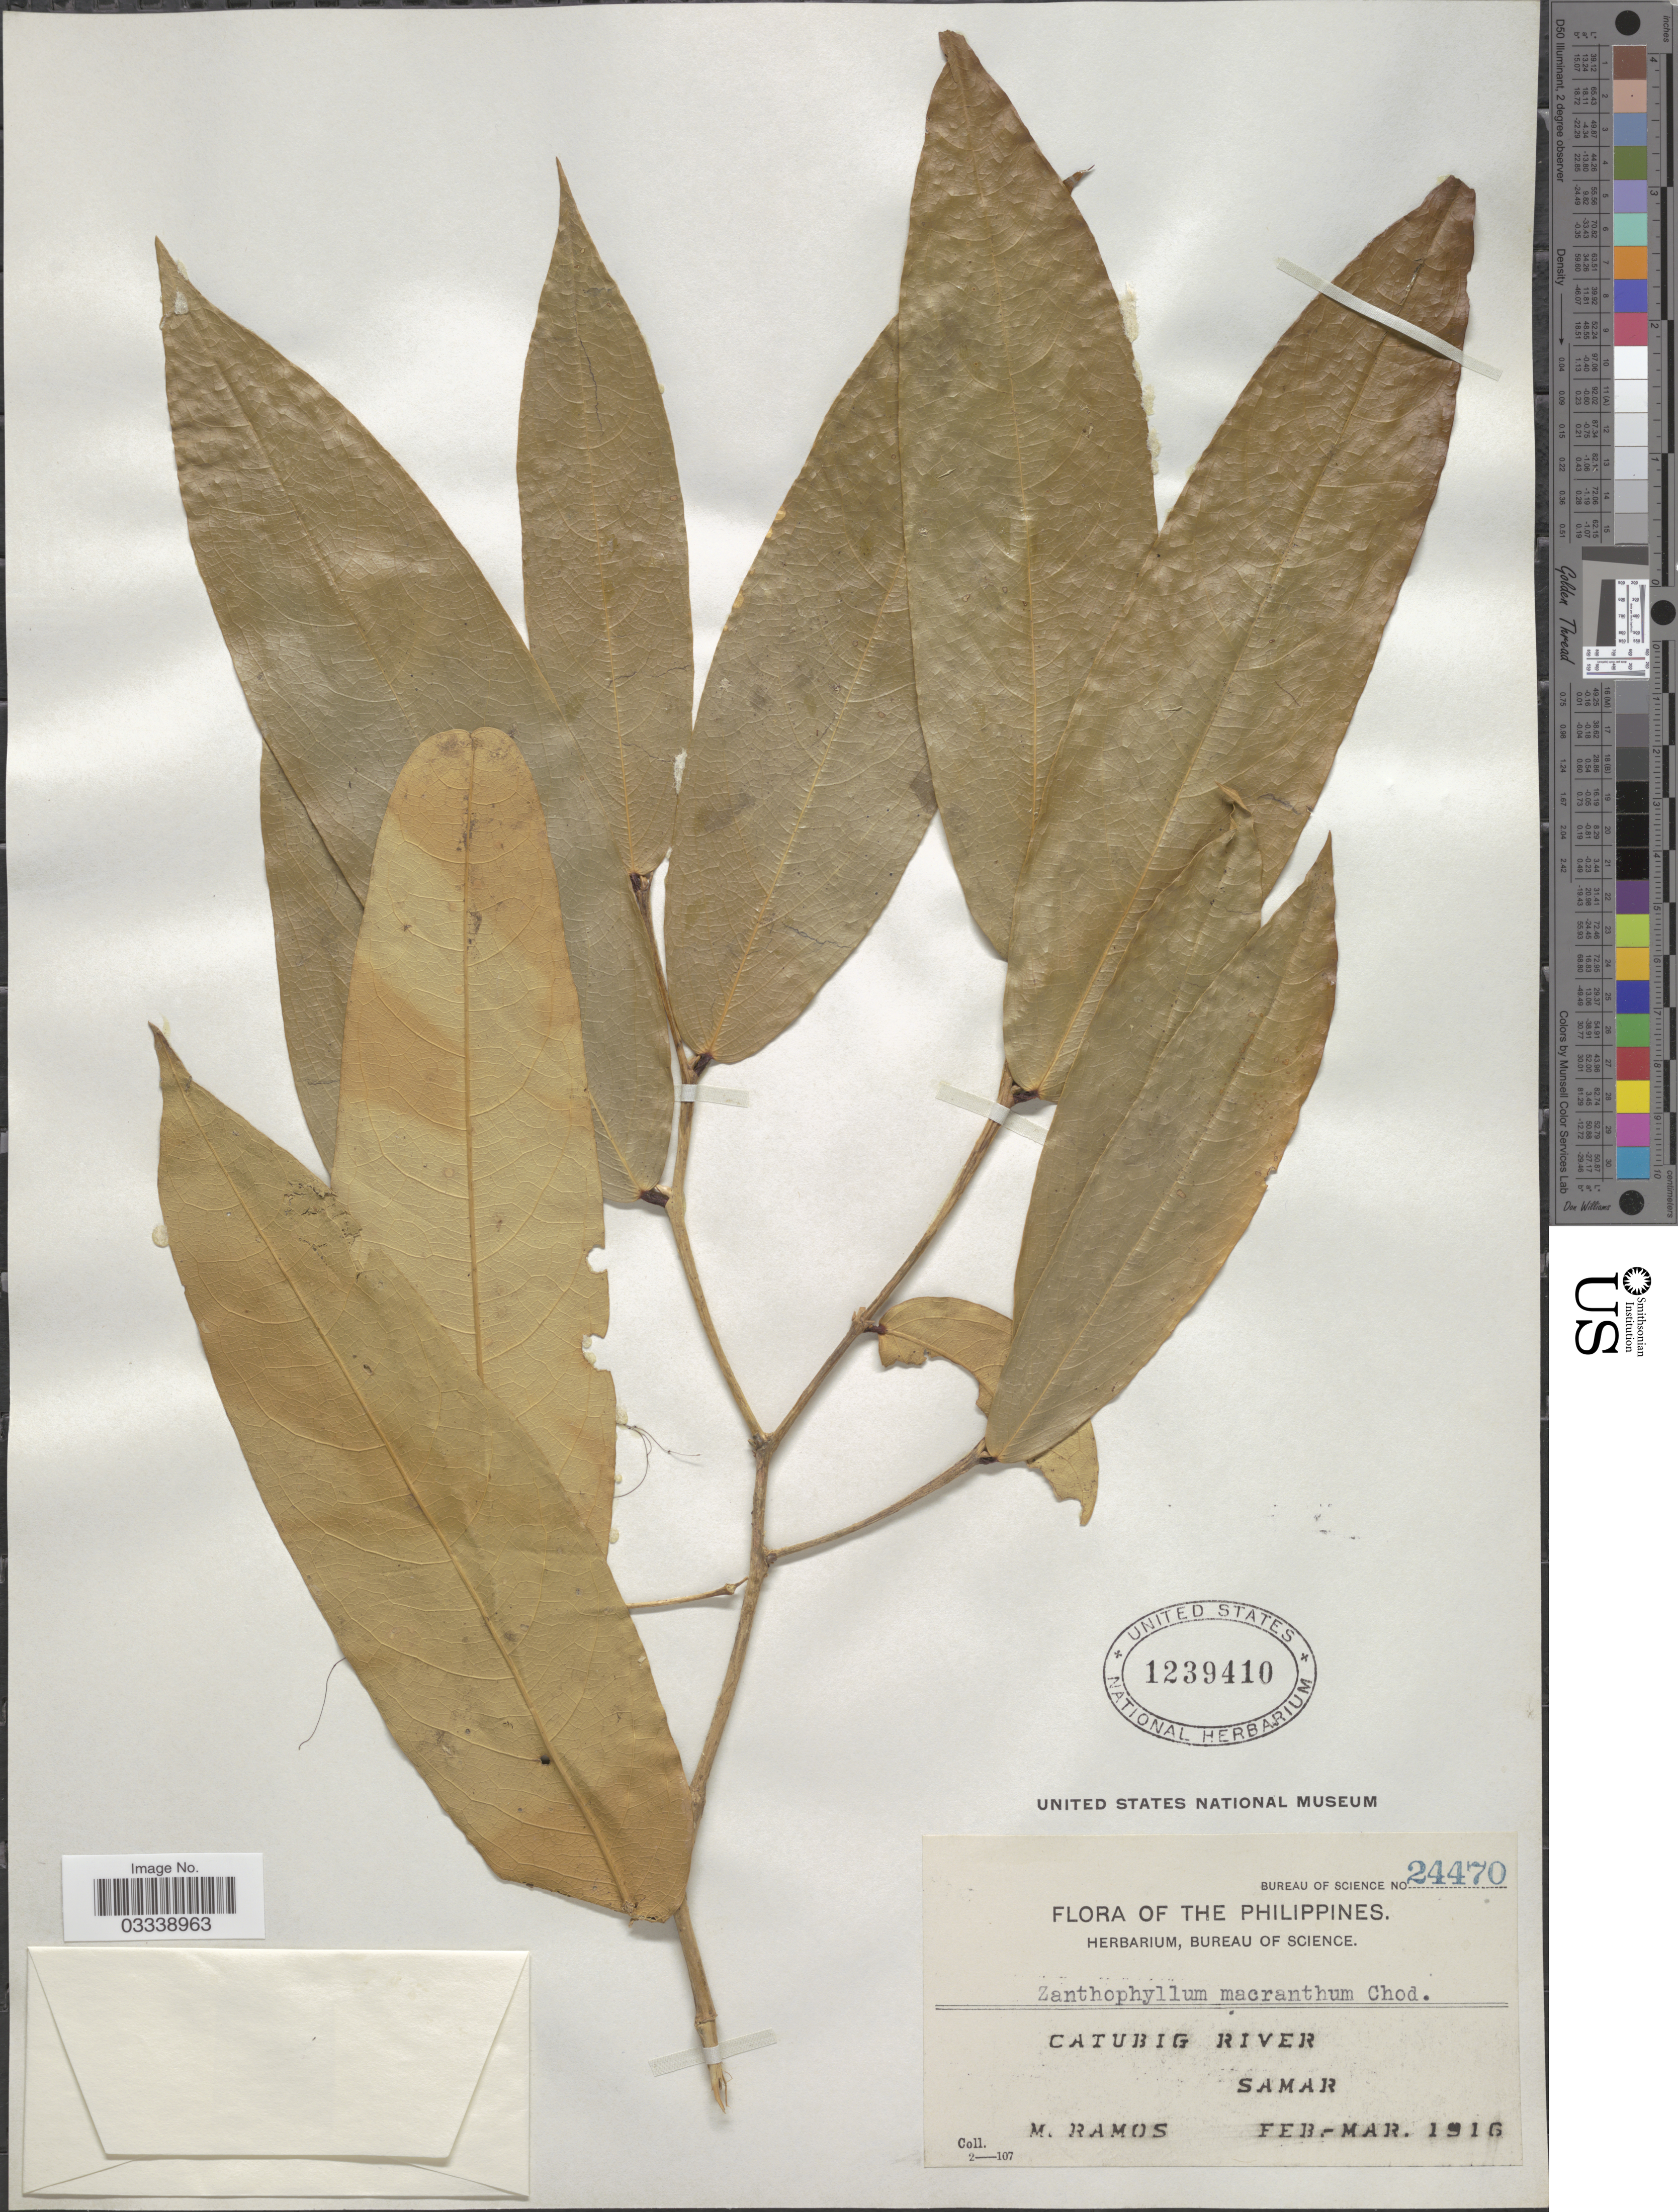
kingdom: Plantae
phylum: Tracheophyta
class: Magnoliopsida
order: Fabales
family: Polygalaceae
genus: Xanthophyllum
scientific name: Xanthophyllum discolor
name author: Chodat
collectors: M. Ramos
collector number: Bureau of Science 24470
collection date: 1916-02/1916-03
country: Philippines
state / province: Eastern Visayas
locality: Catubig River. Samar.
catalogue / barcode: US 1239410